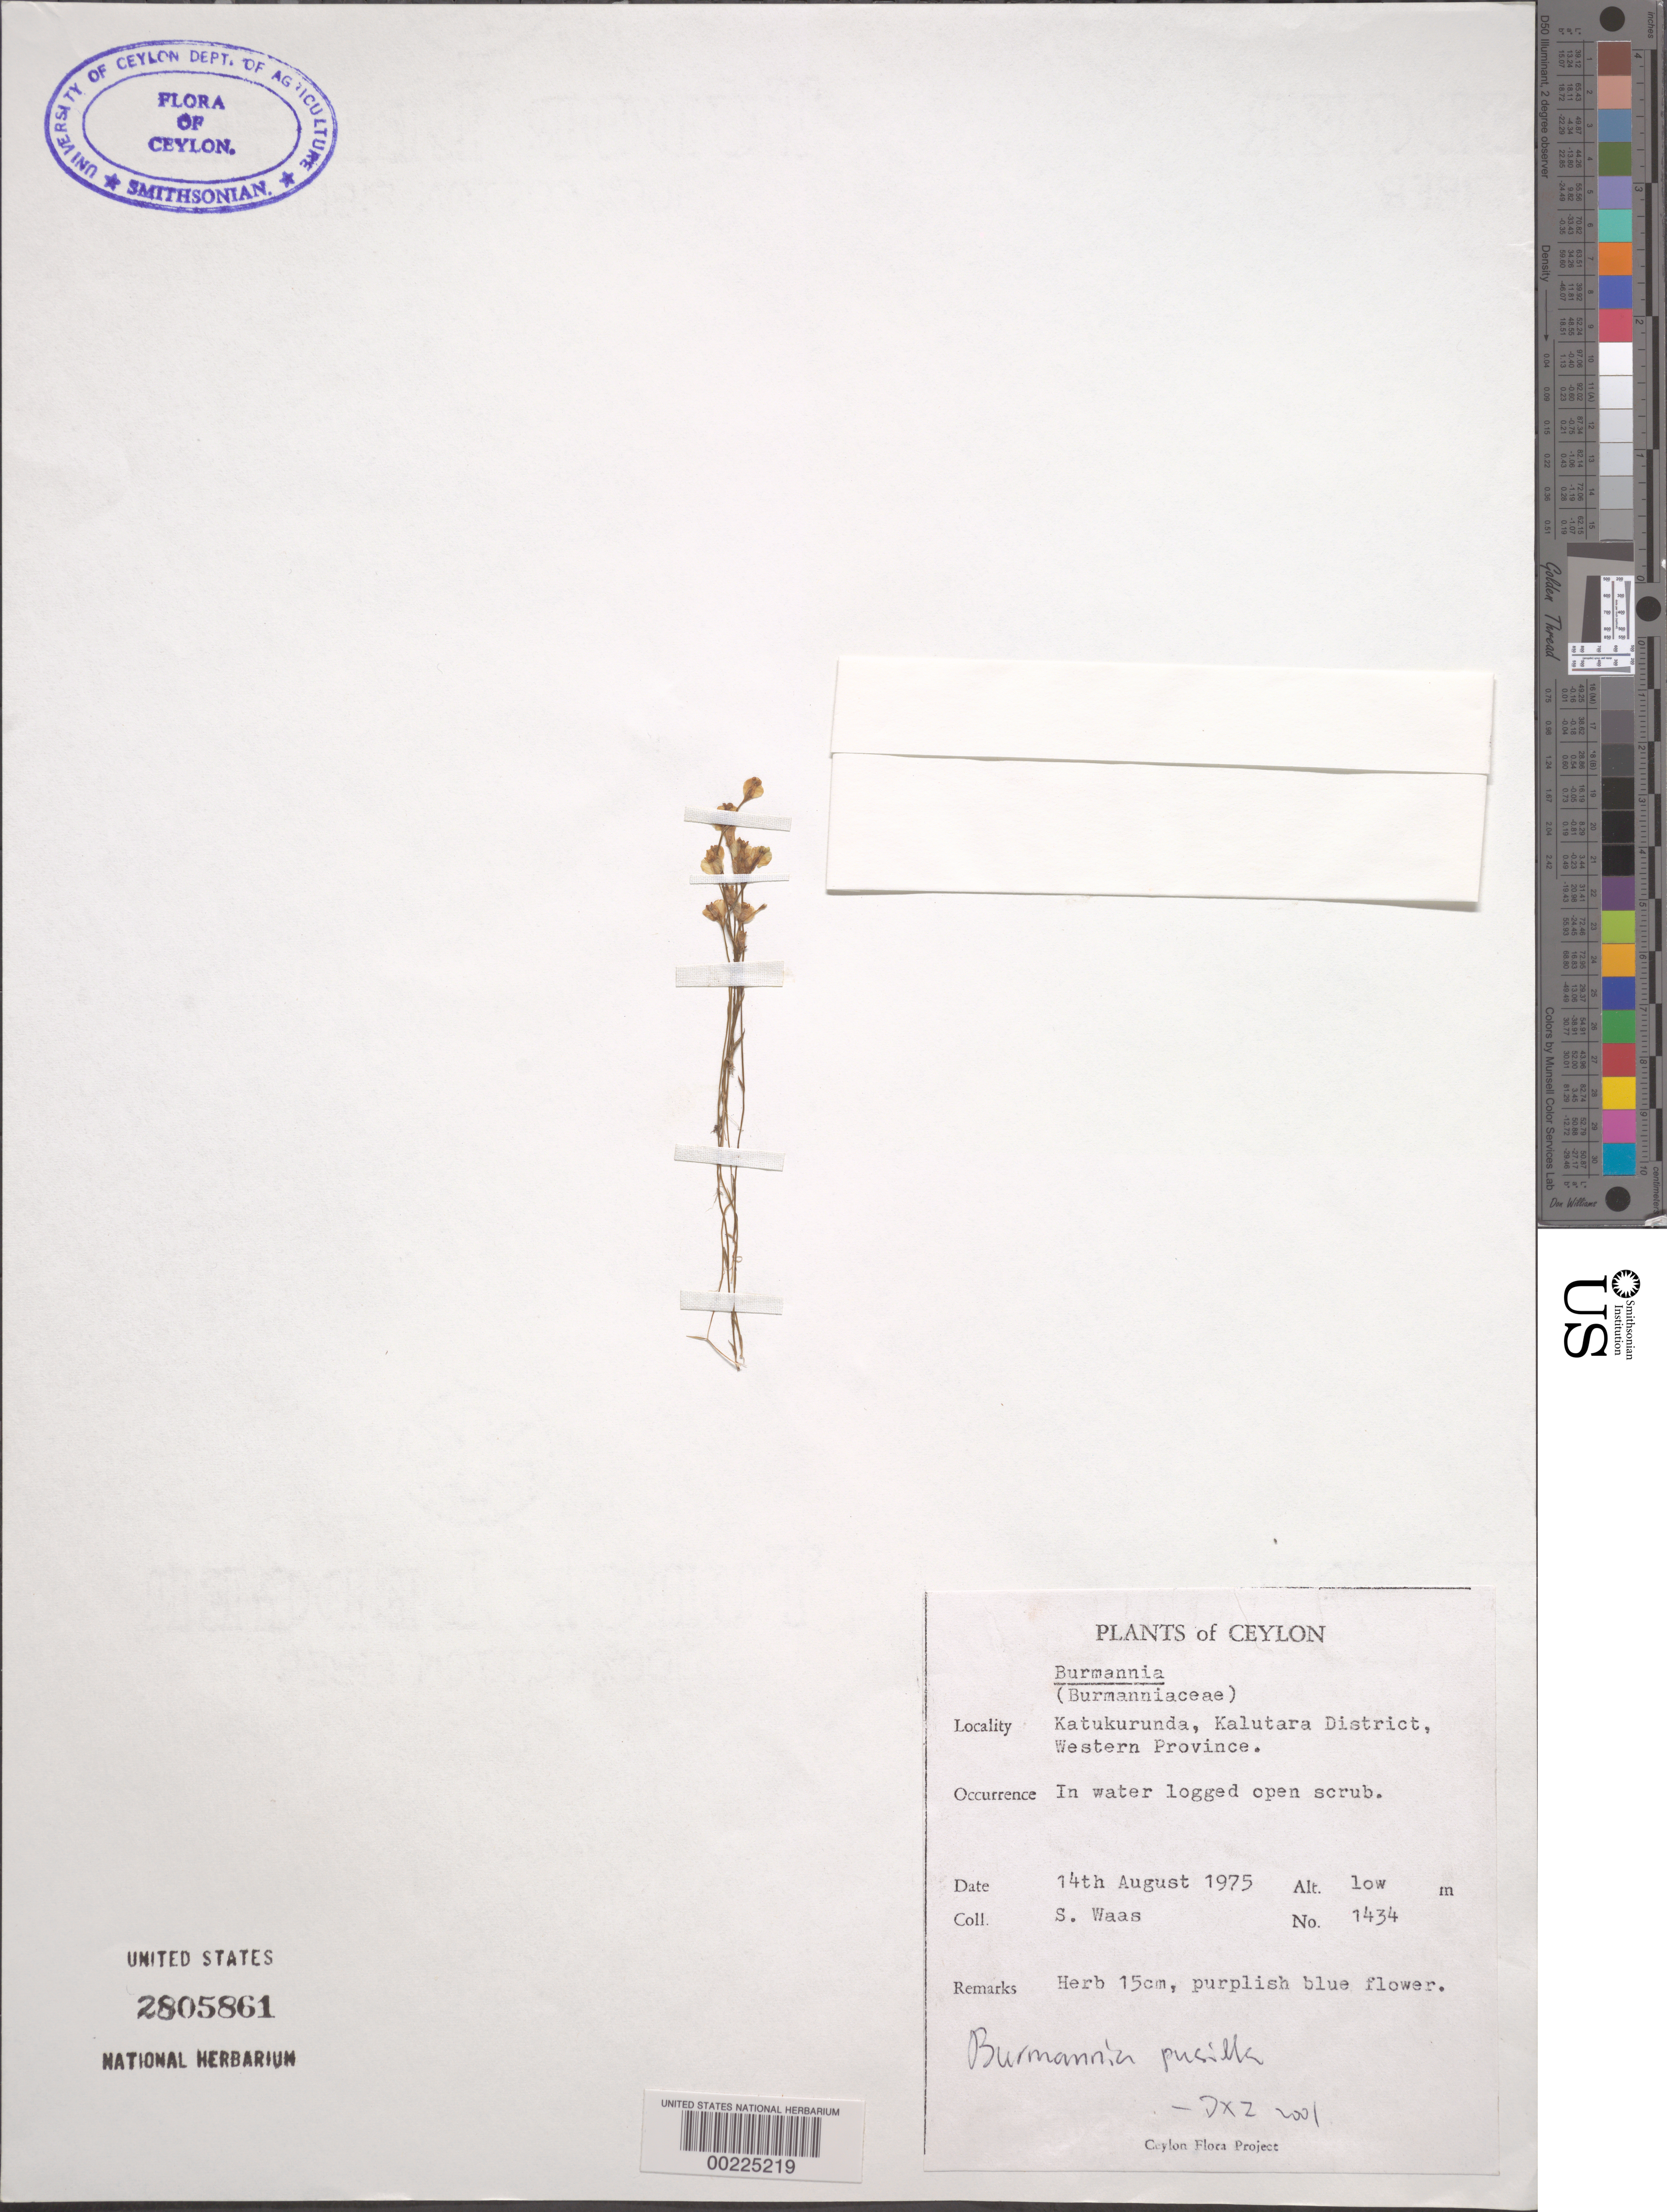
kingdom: Plantae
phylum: Tracheophyta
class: Liliopsida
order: Dioscoreales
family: Burmanniaceae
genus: Burmannia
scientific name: Burmannia pusilla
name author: Thwaites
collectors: S. Waas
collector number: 1434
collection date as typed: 14 Aug 1975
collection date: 1975-08-14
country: Sri Lanka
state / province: Western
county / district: Kalutara Dist.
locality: Katukurunda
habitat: Water logged open scrub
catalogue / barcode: US 2805861